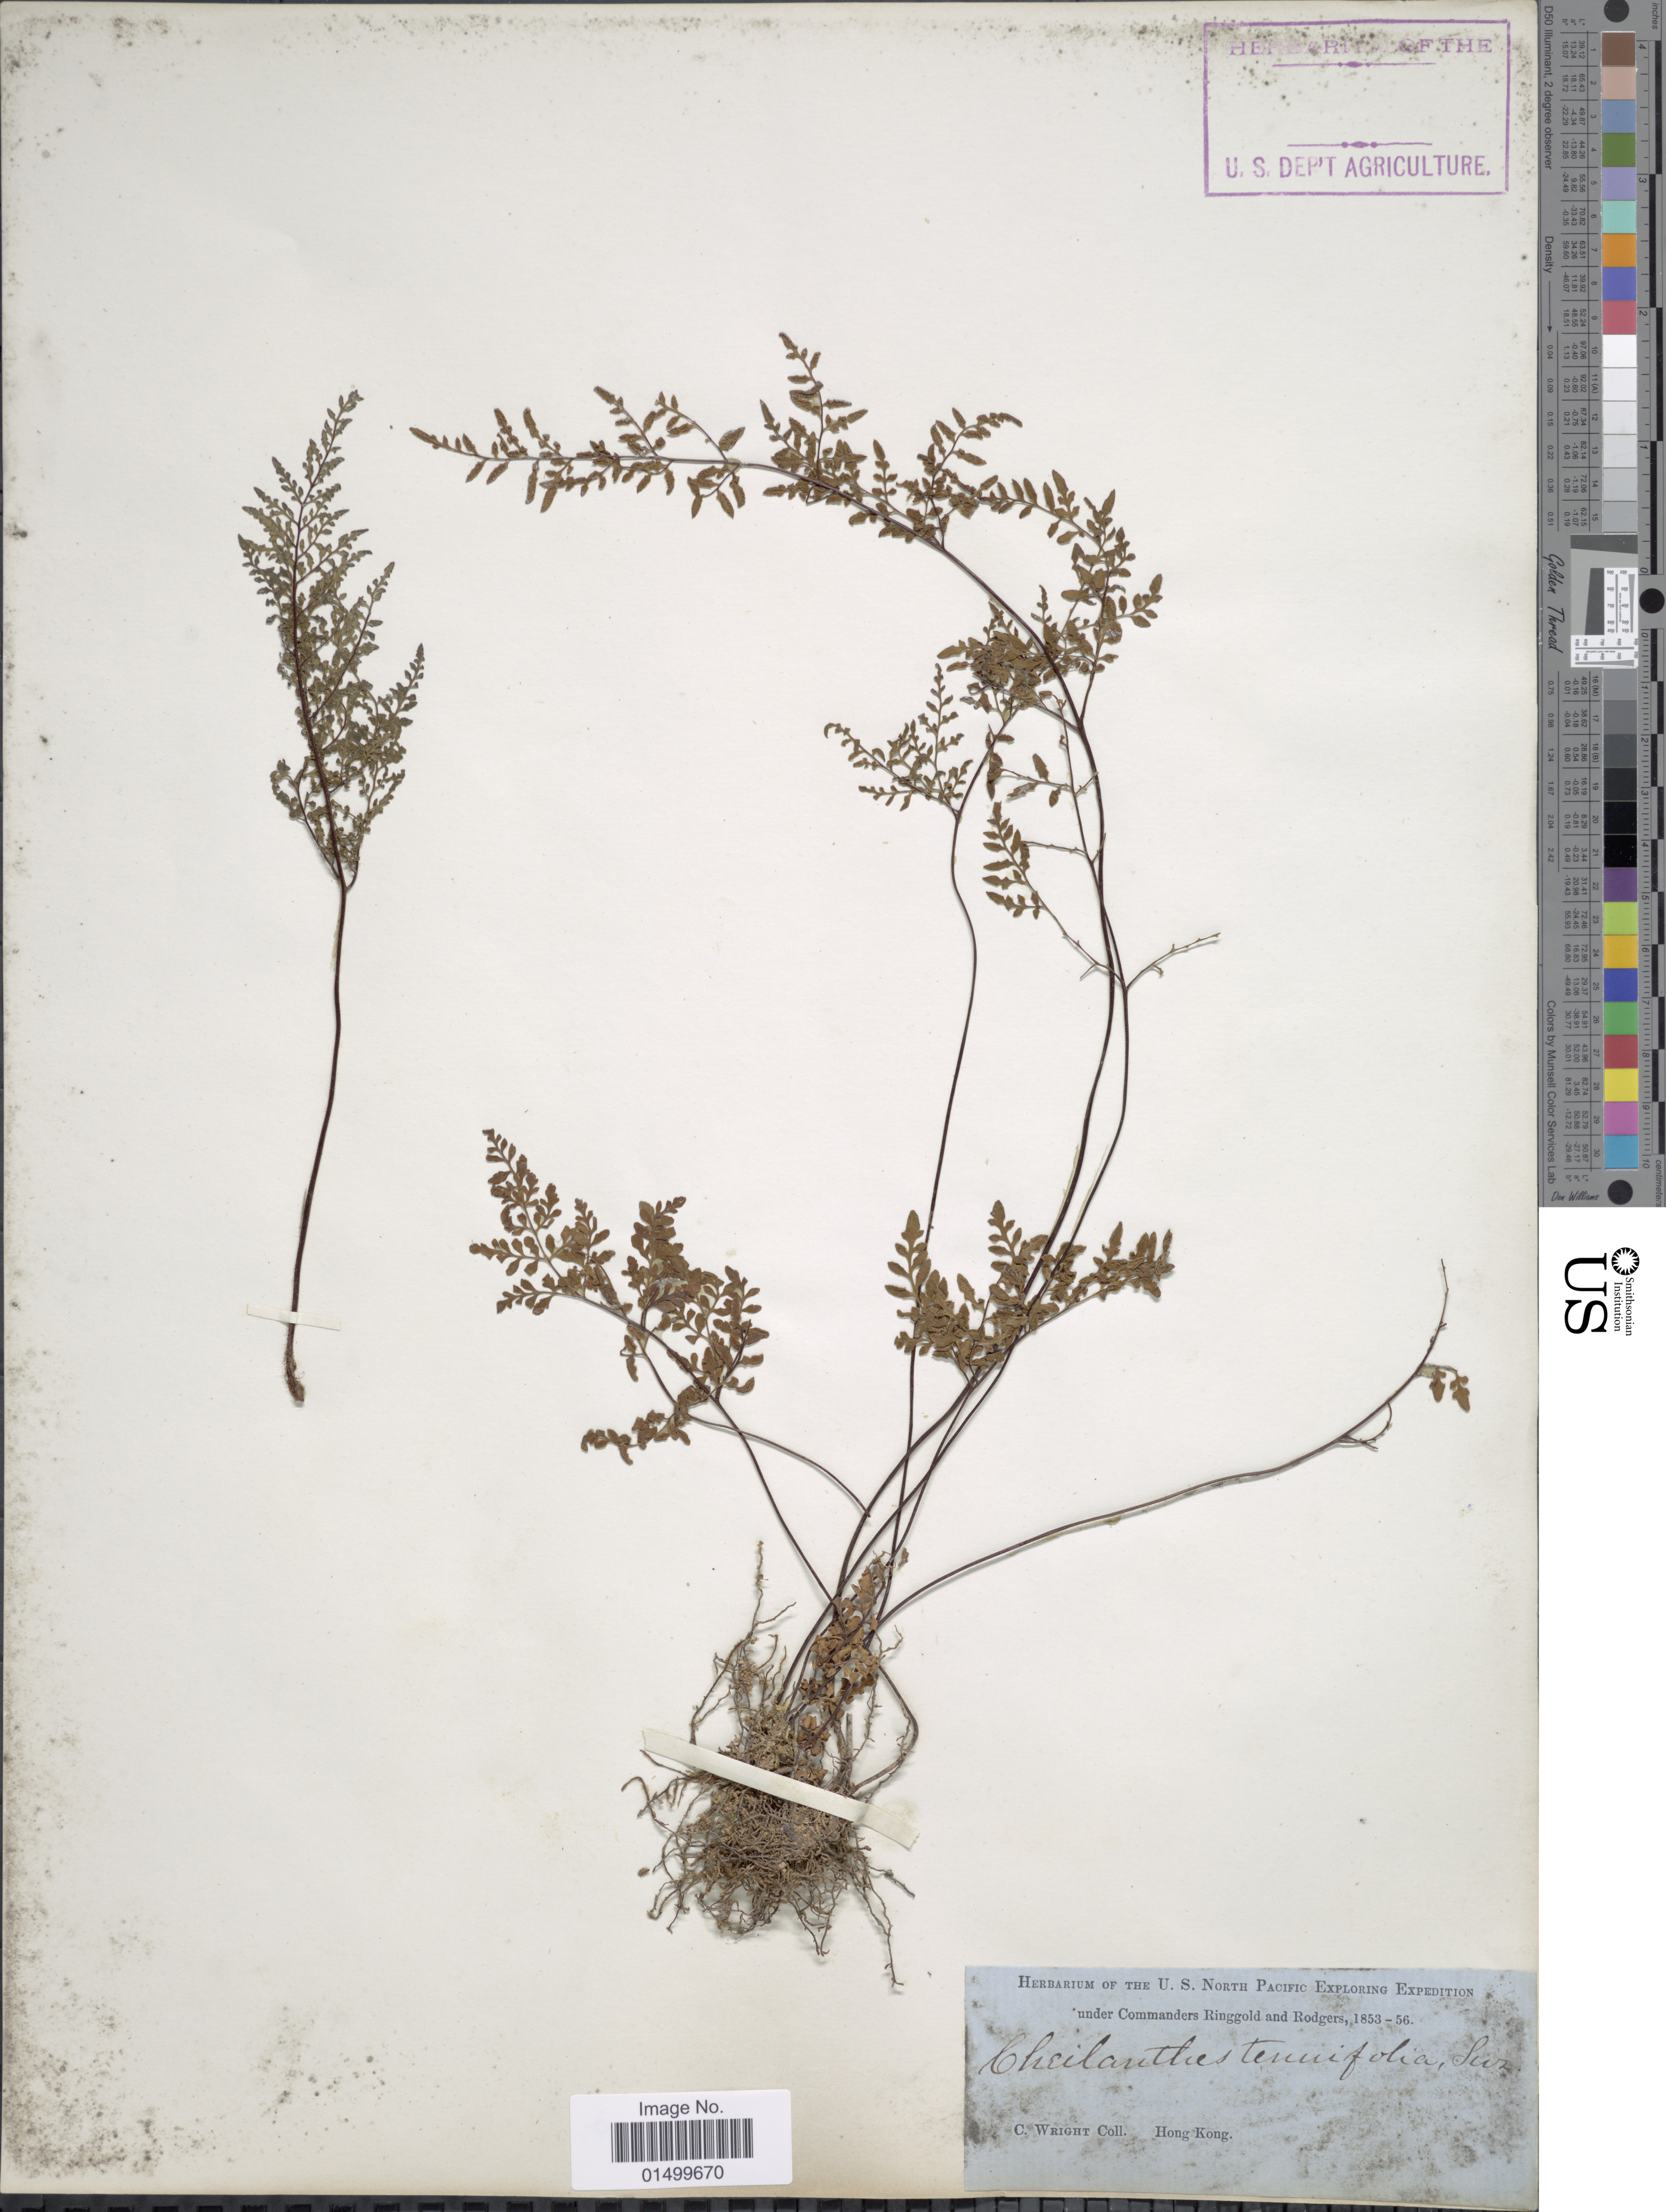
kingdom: Plantae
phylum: Tracheophyta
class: Polypodiopsida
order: Polypodiales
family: Pteridaceae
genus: Cheilanthes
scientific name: Cheilanthes tenuifolia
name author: (Burm. f.) Sw.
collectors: C. Wright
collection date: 1853/1856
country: China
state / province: Hong Kong